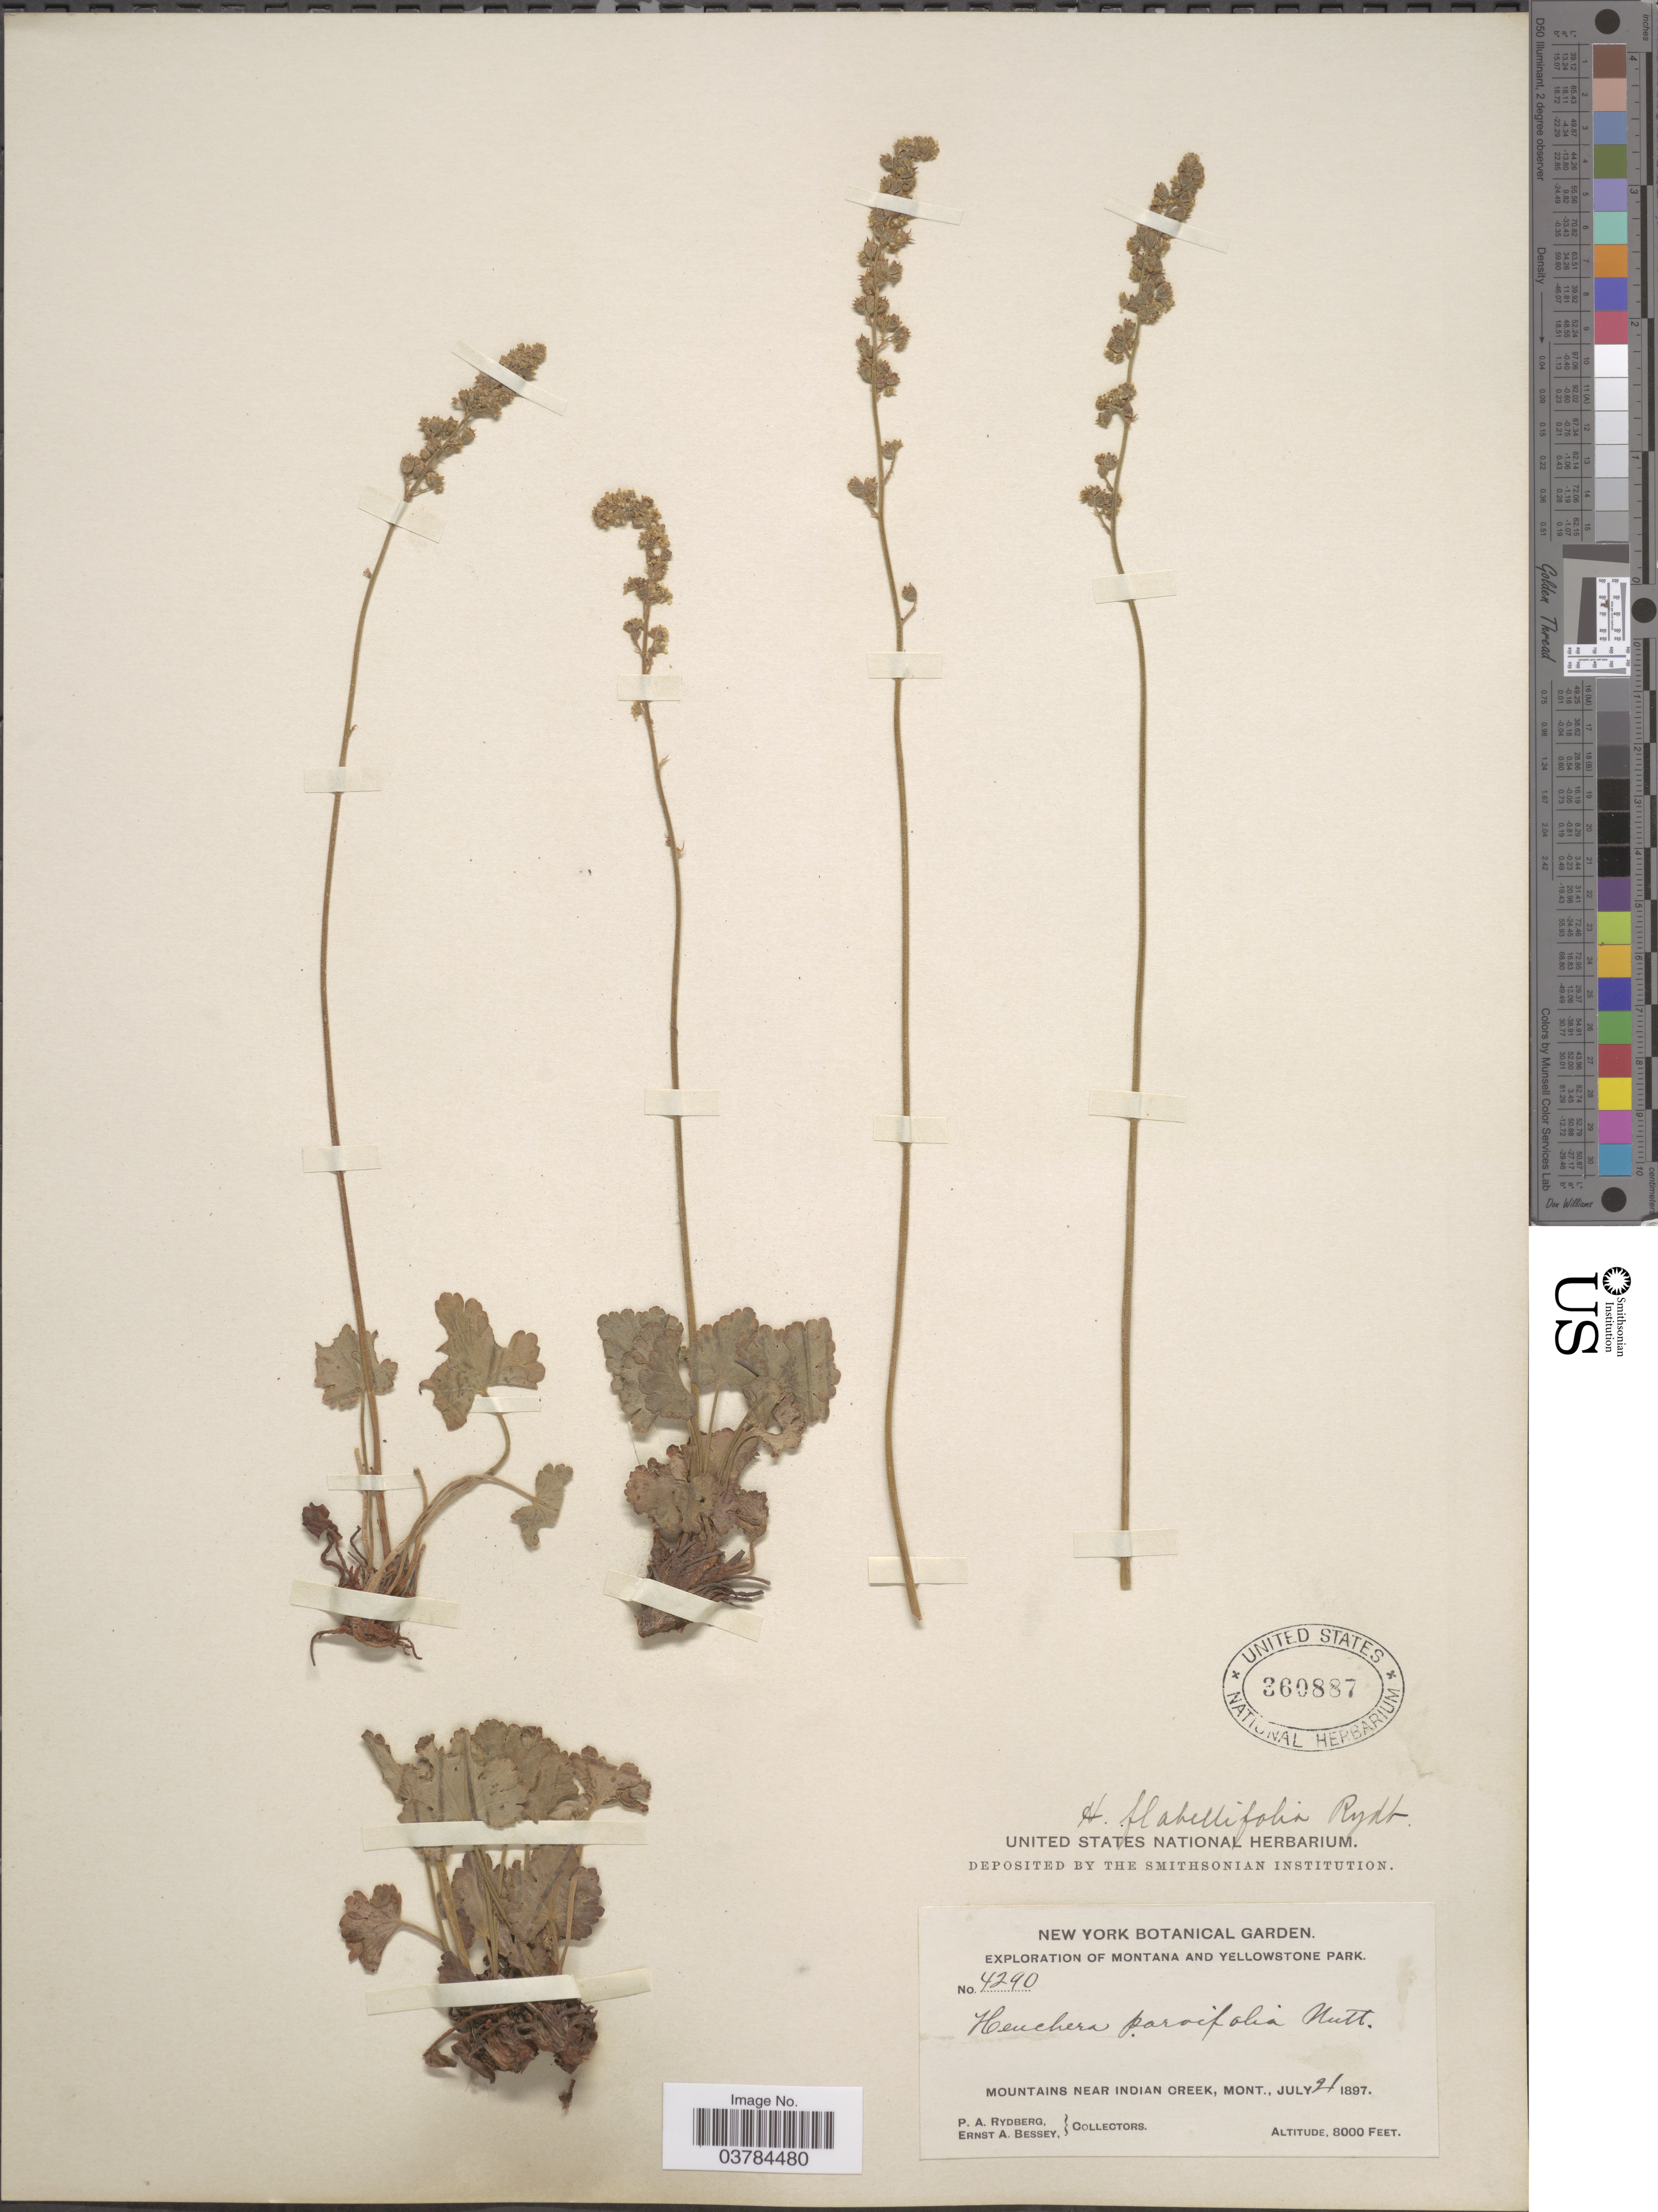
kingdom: Plantae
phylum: Tracheophyta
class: Magnoliopsida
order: Saxifragales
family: Saxifragaceae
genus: Heuchera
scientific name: Heuchera flabellifolia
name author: Rydb.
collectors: P. A. Rydberg & E. A. Bessey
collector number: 4290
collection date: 1897-07-21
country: United States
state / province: Montana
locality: Exploration of Montana and Yellowstone Park. Mountains near Indian Creek.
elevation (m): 2438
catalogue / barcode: US 360887